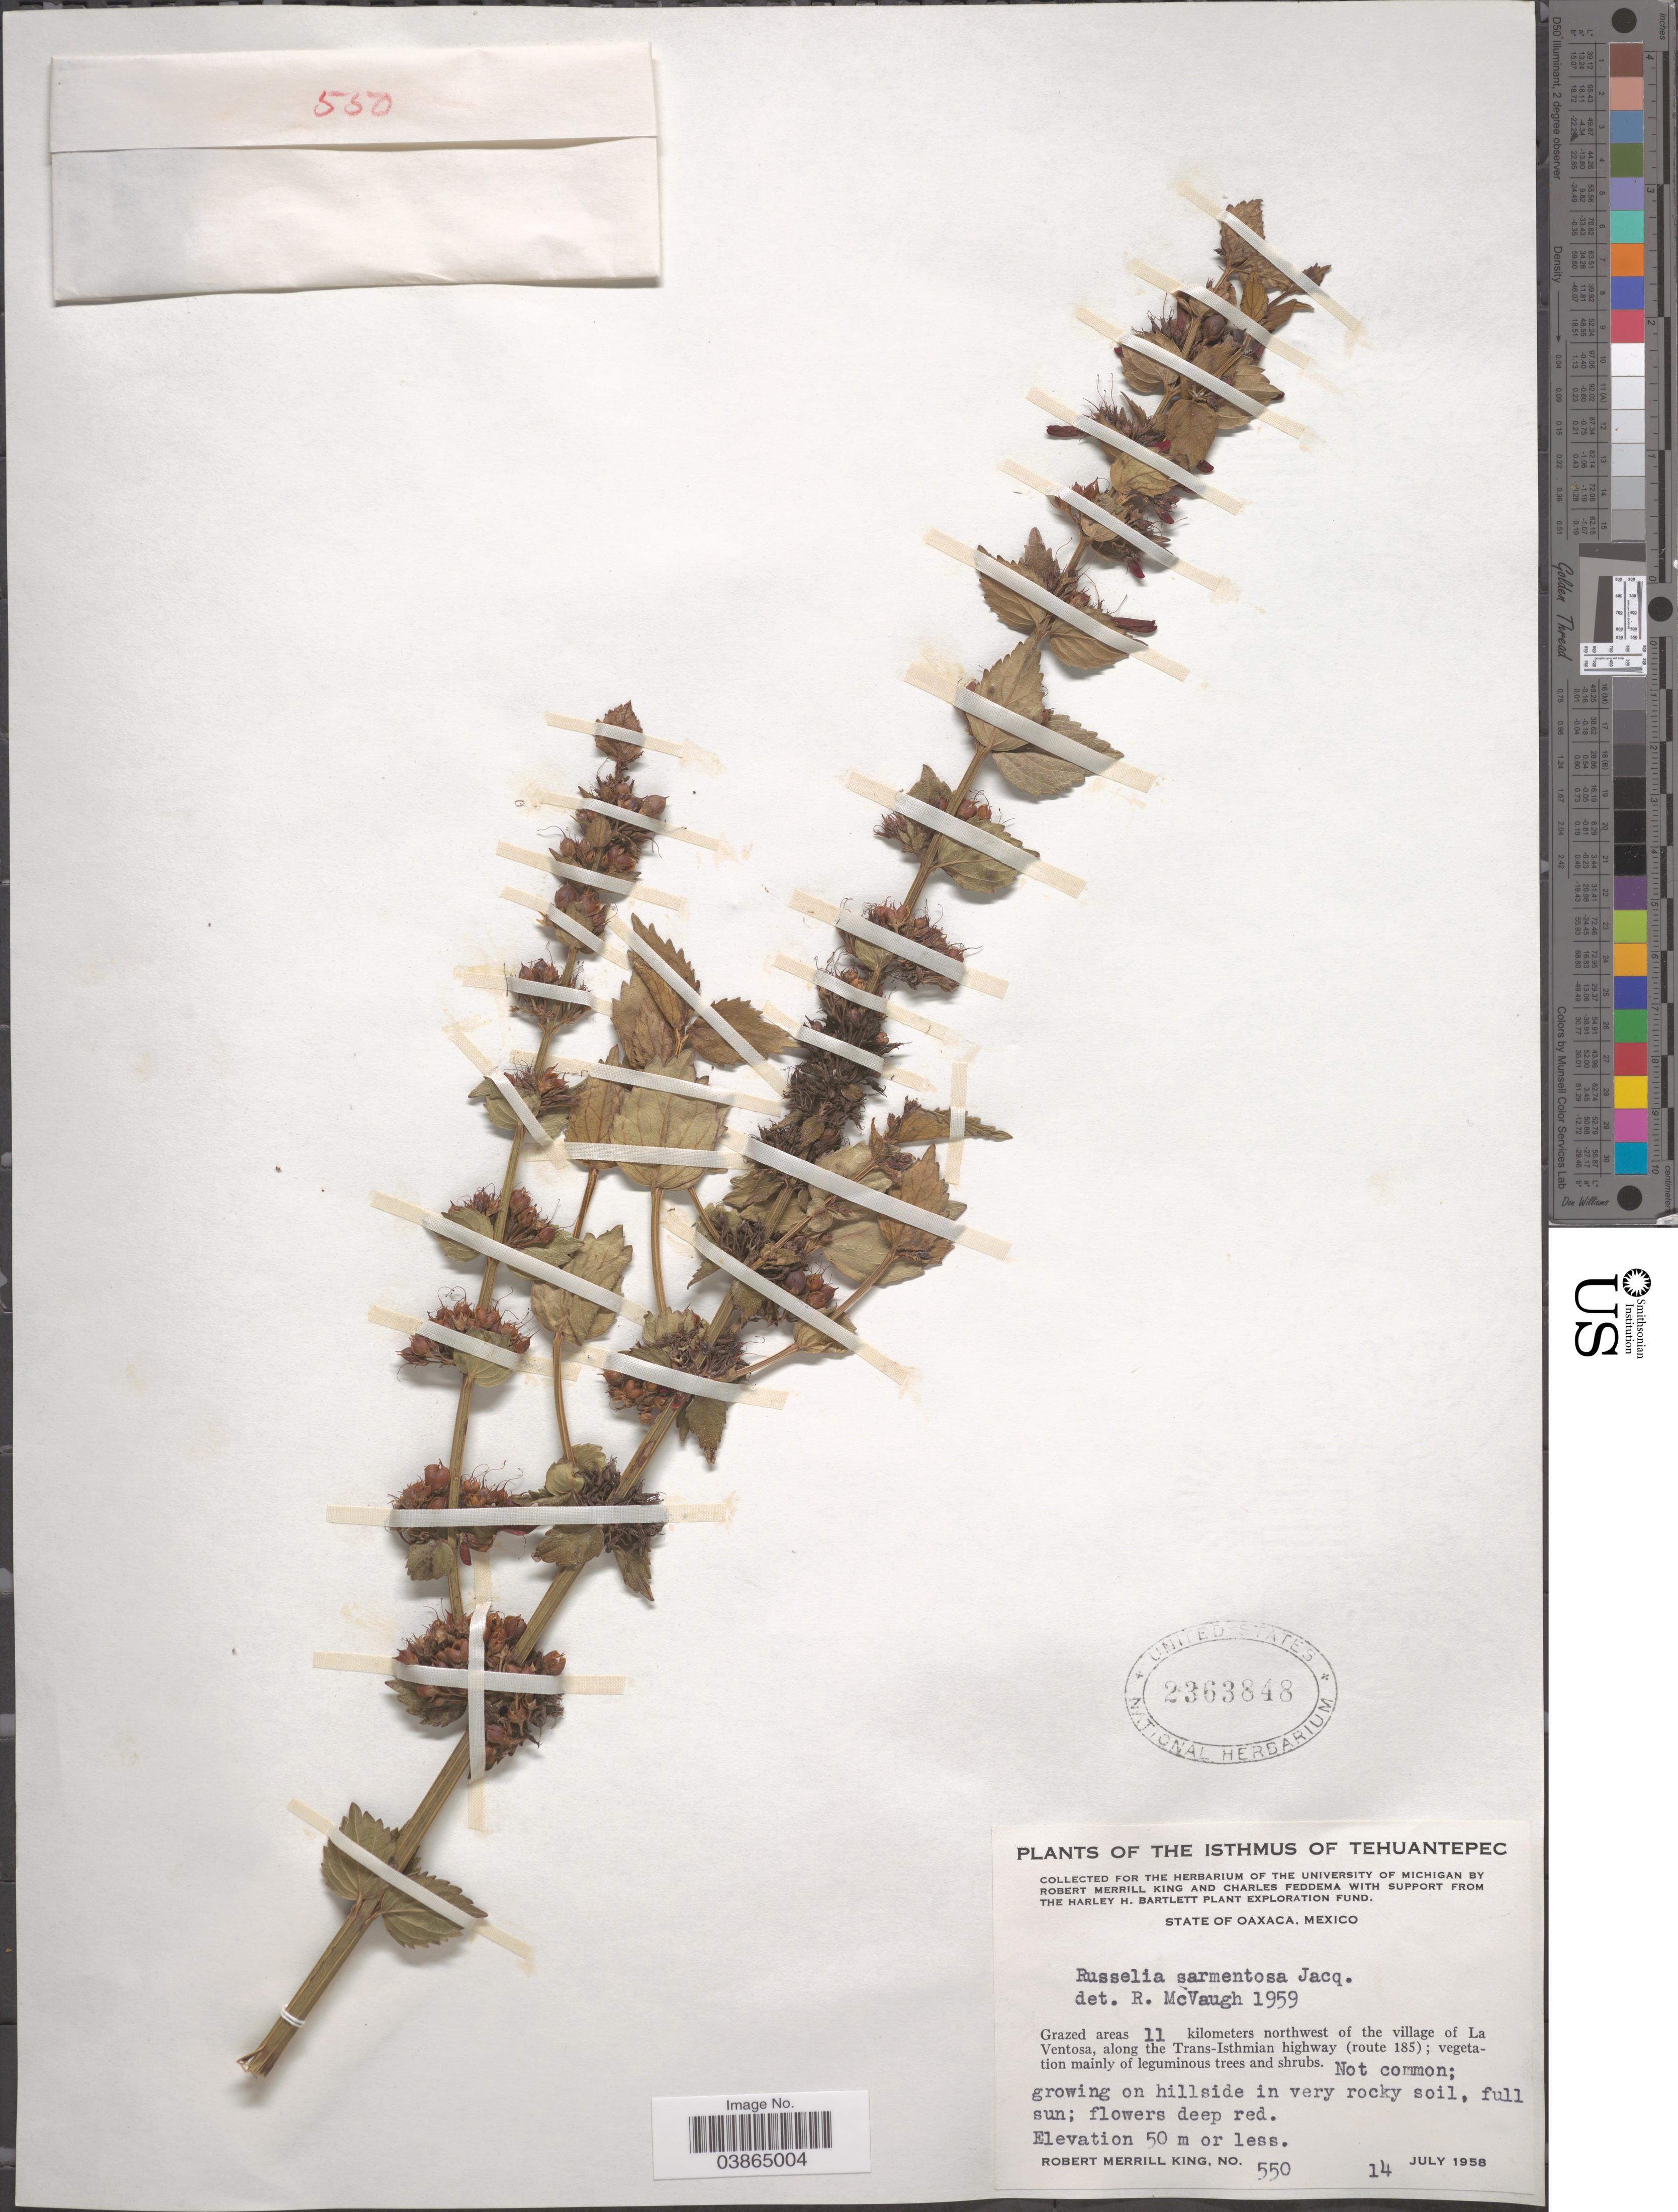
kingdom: Plantae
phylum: Tracheophyta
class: Magnoliopsida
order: Lamiales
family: Plantaginaceae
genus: Russelia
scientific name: Russelia sarmentosa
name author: Jacq.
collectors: R. M. King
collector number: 550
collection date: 1958-07-14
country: Mexico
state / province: Oaxaca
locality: Isthmus of Tehuantepec. Grazed areas 11 kilometers northwest of the village of La Ventosa, along the Trans-Isthmian highway (route 185).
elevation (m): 50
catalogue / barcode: US 2363848